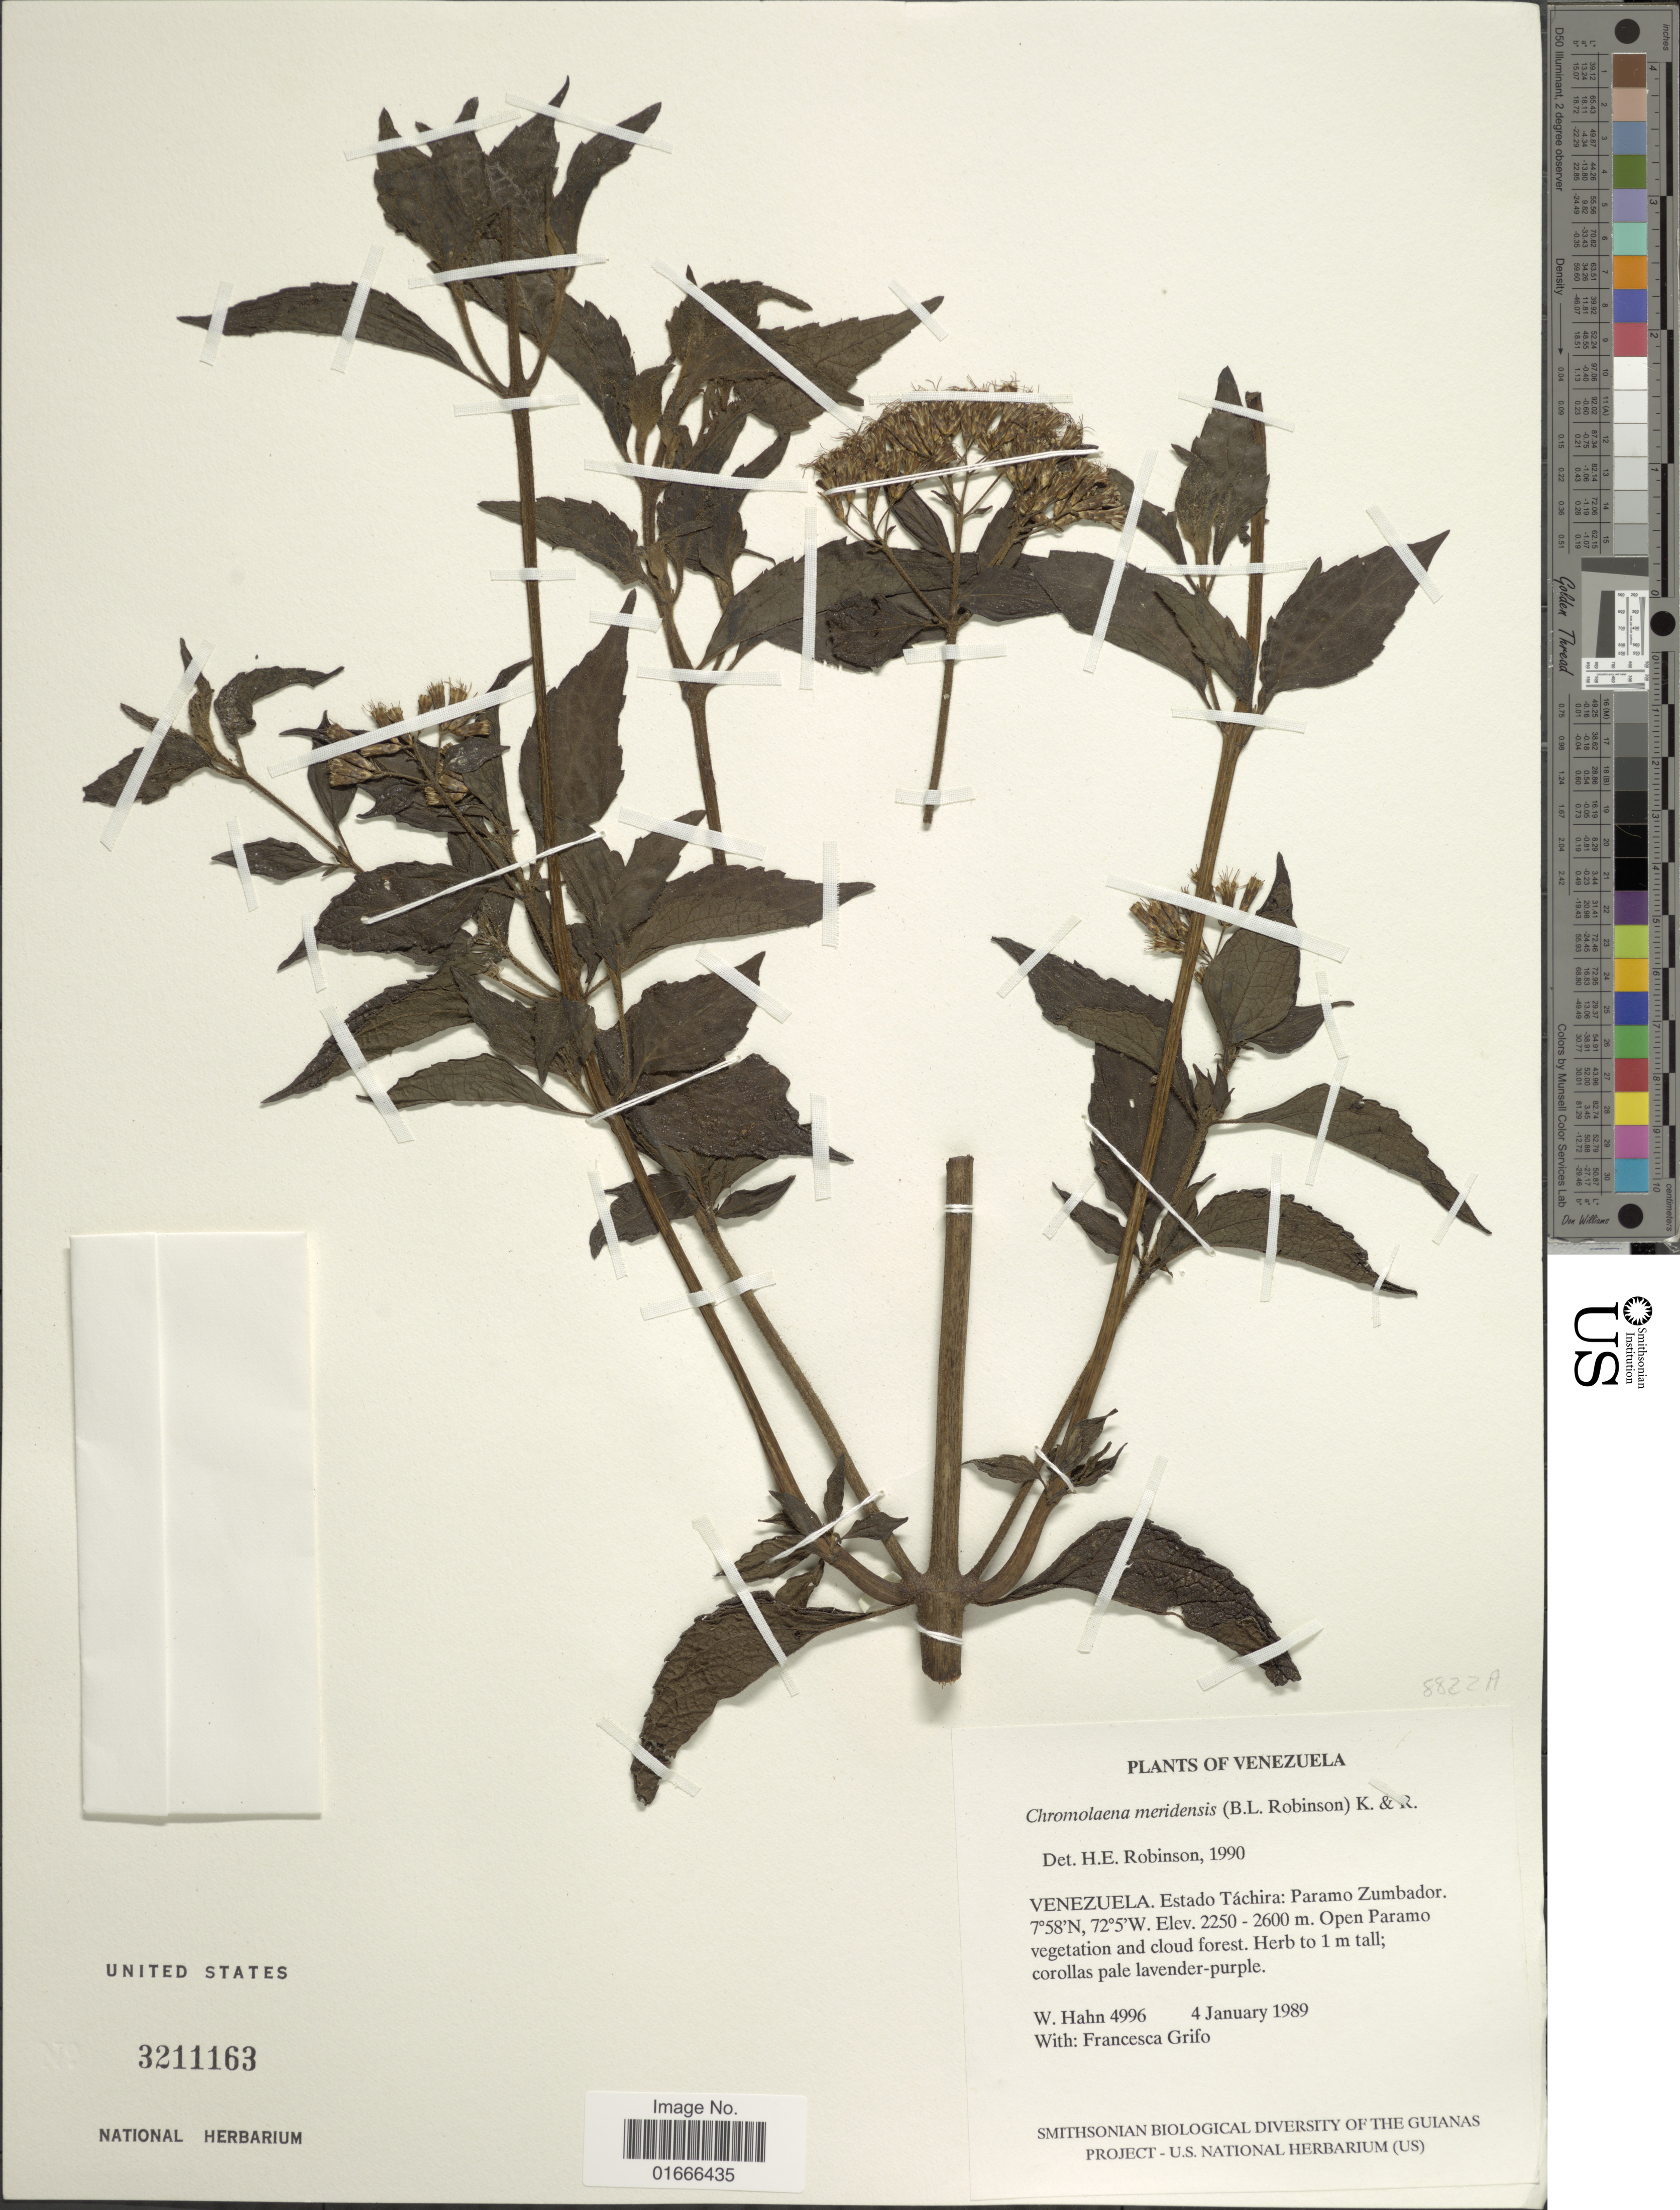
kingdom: Plantae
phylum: Tracheophyta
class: Magnoliopsida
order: Asterales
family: Asteraceae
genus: Chromolaena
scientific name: Chromolaena meridensis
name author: (B.L. Rob.) R.M. King & H. Rob.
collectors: W. Hahn & F. Grifo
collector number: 4996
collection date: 1989-01-04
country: Venezuela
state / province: Tachira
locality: Paramo Zumbador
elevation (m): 2250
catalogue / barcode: US 3211163